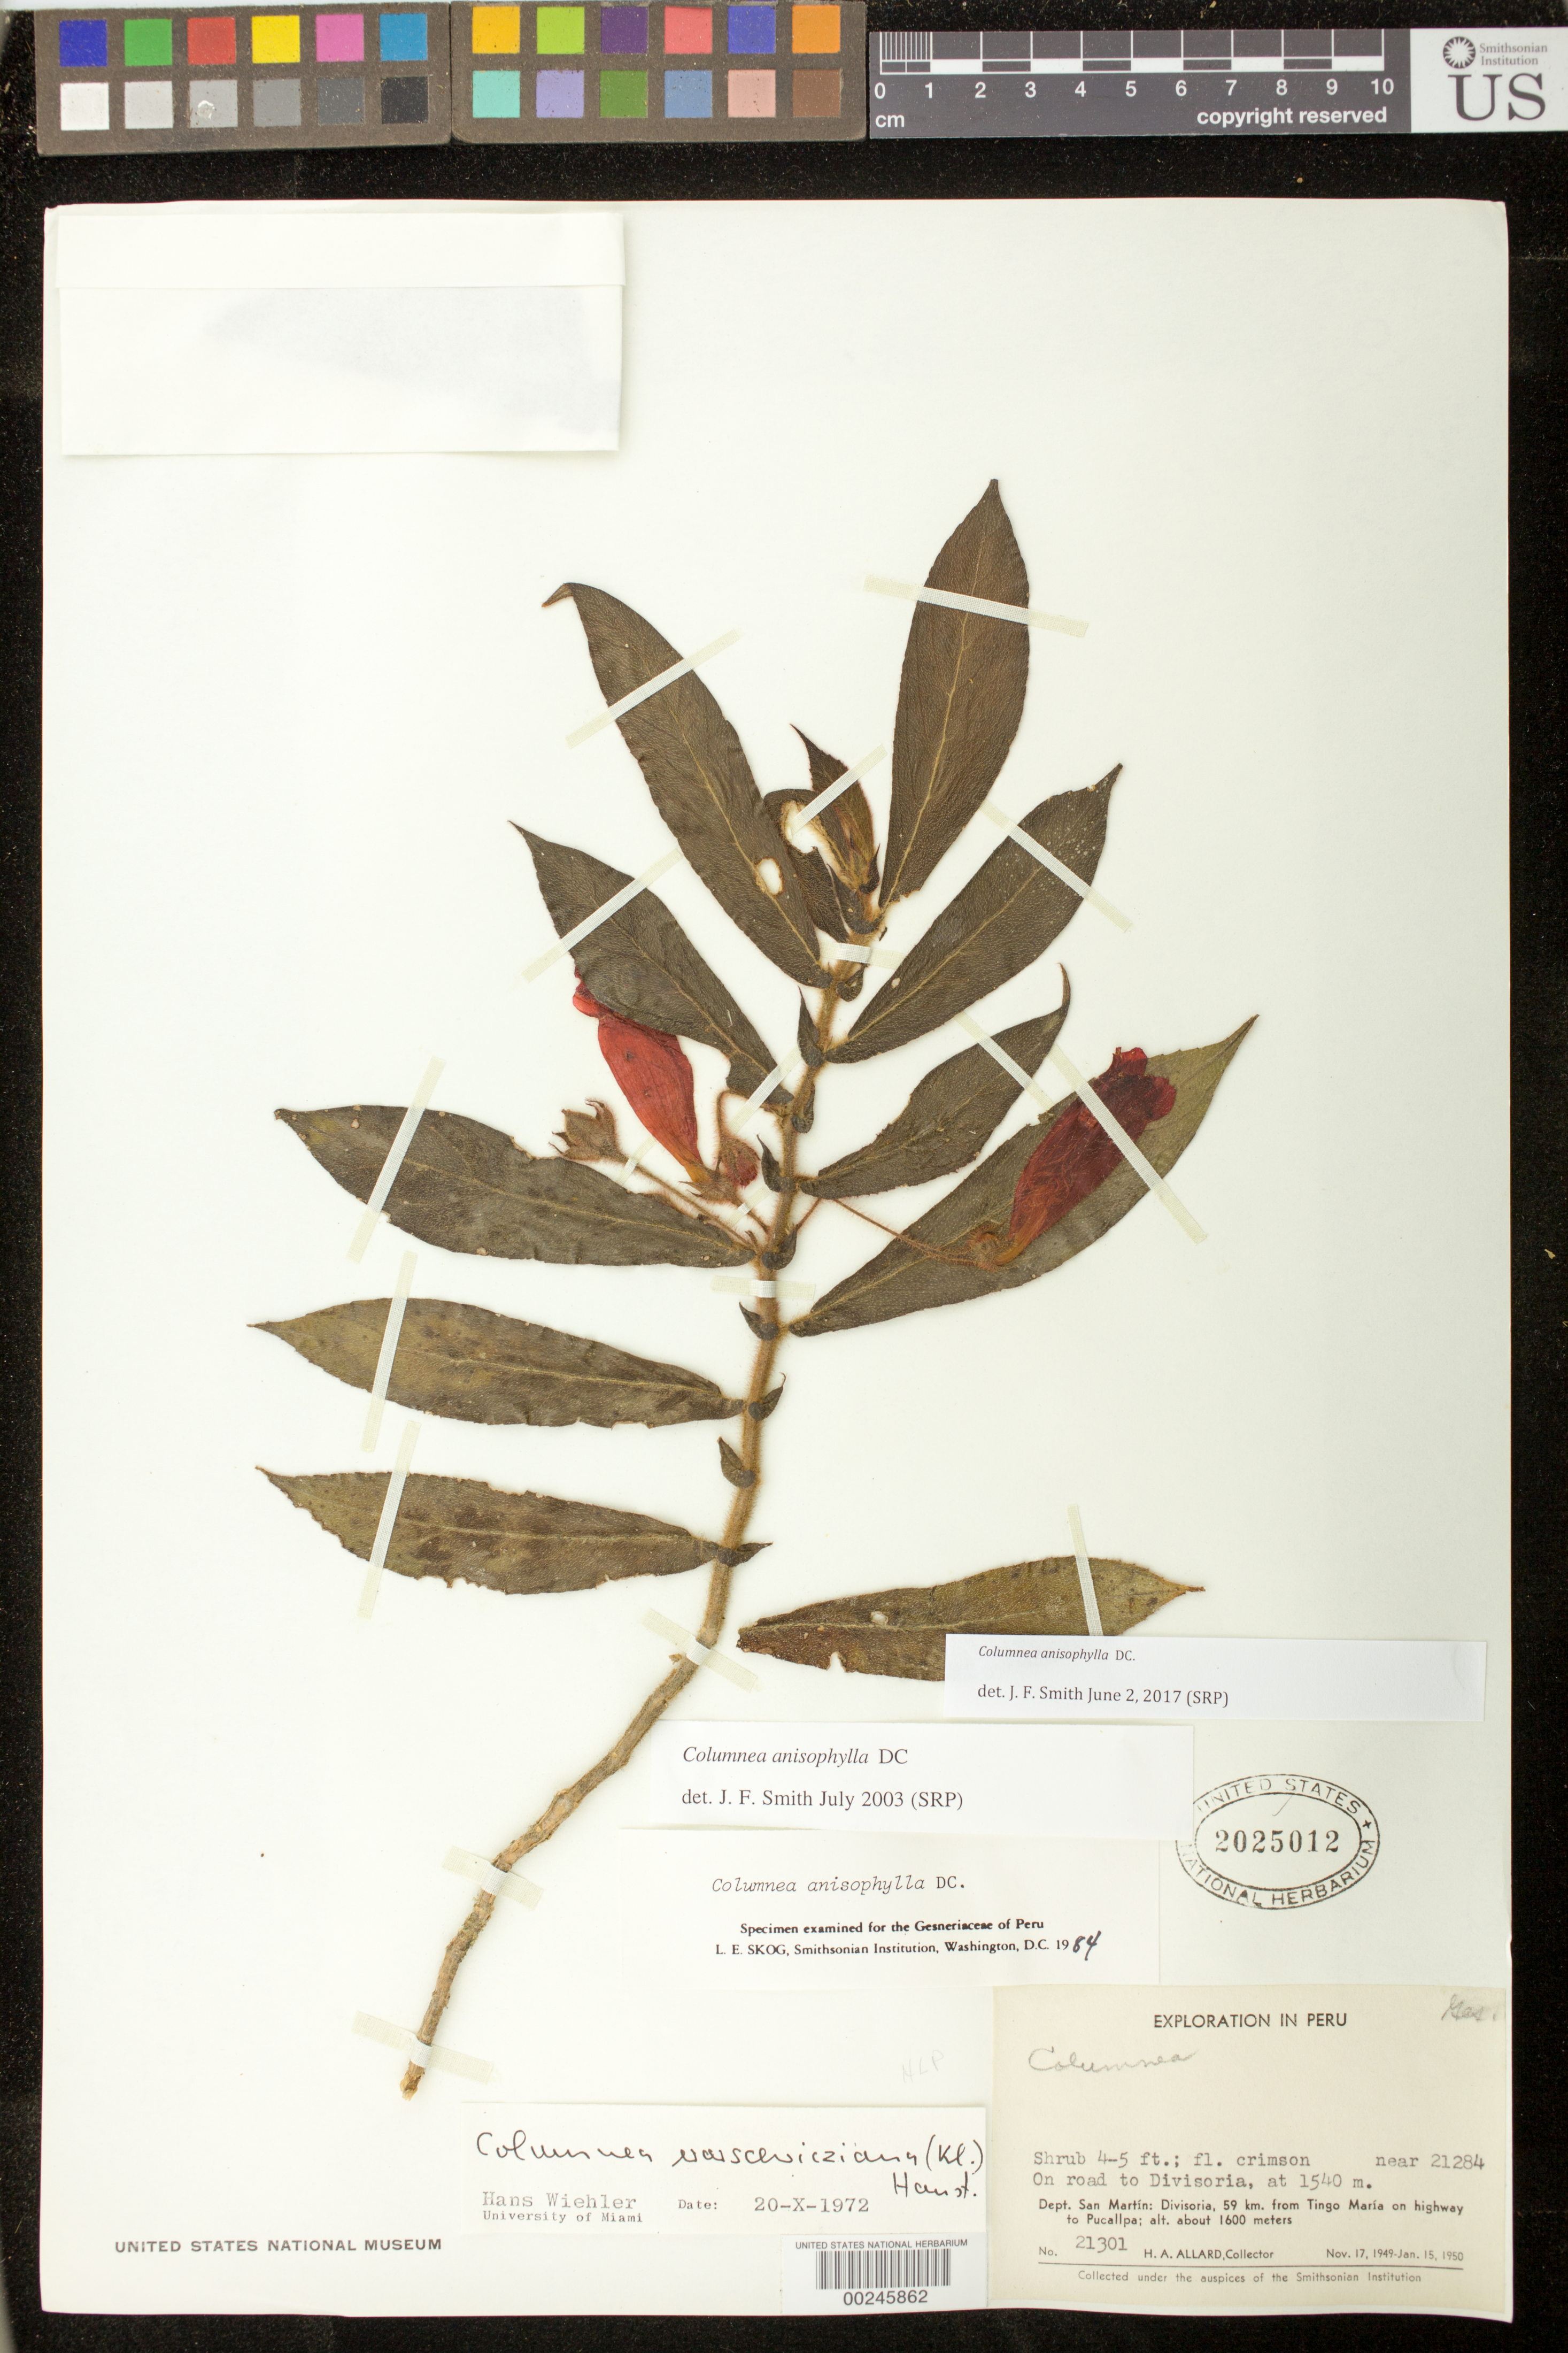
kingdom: Plantae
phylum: Tracheophyta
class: Magnoliopsida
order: Lamiales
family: Gesneriaceae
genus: Columnea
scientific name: Columnea anisophylla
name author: DC.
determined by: Smith, J. F.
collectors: H. A. Allard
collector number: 21301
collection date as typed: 1949-50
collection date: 1949/1950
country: Peru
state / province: San Martín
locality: Divisoria, 59 km from Tingo Maria on highway to Pucallpa, on road to Divisoria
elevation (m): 1540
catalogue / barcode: US 2025012